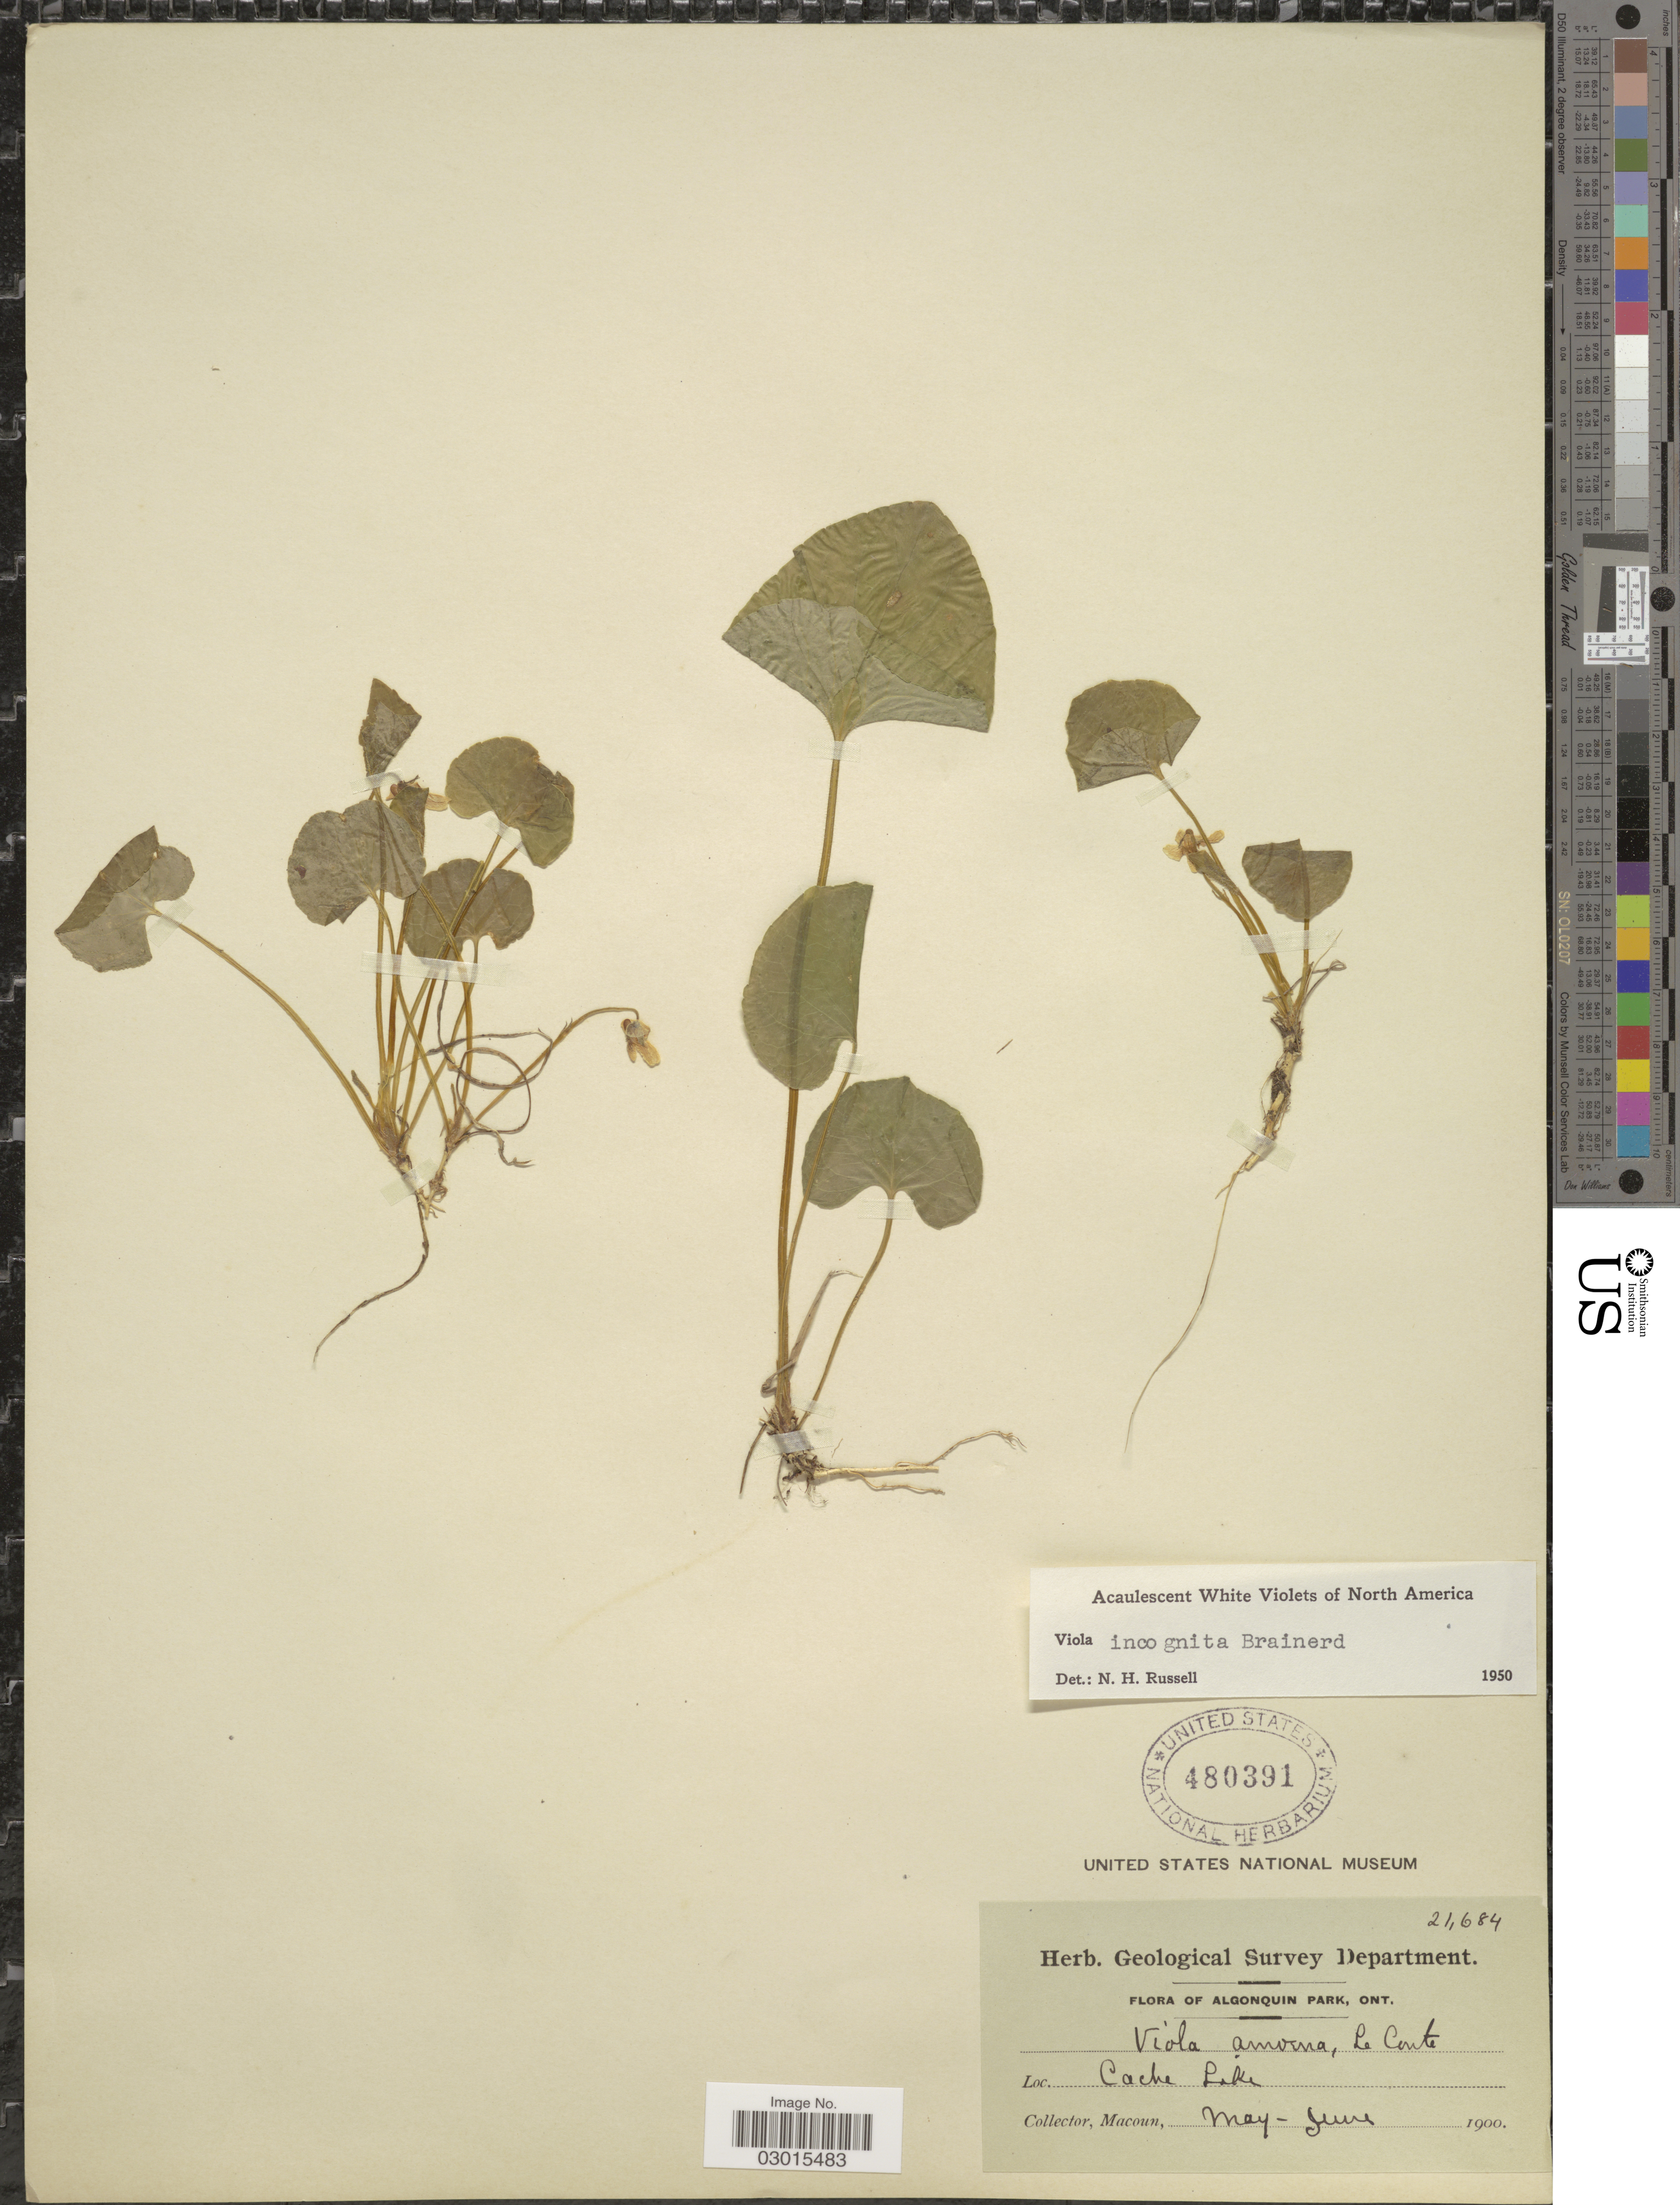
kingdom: Plantae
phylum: Tracheophyta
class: Magnoliopsida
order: Malpighiales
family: Violaceae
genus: Viola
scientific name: Viola incognita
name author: Brainerd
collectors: -- Macoun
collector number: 21684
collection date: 1900-05/1900-06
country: Canada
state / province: Ontario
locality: Algonquin Park, Ont. Cache Lake.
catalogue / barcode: US 480391